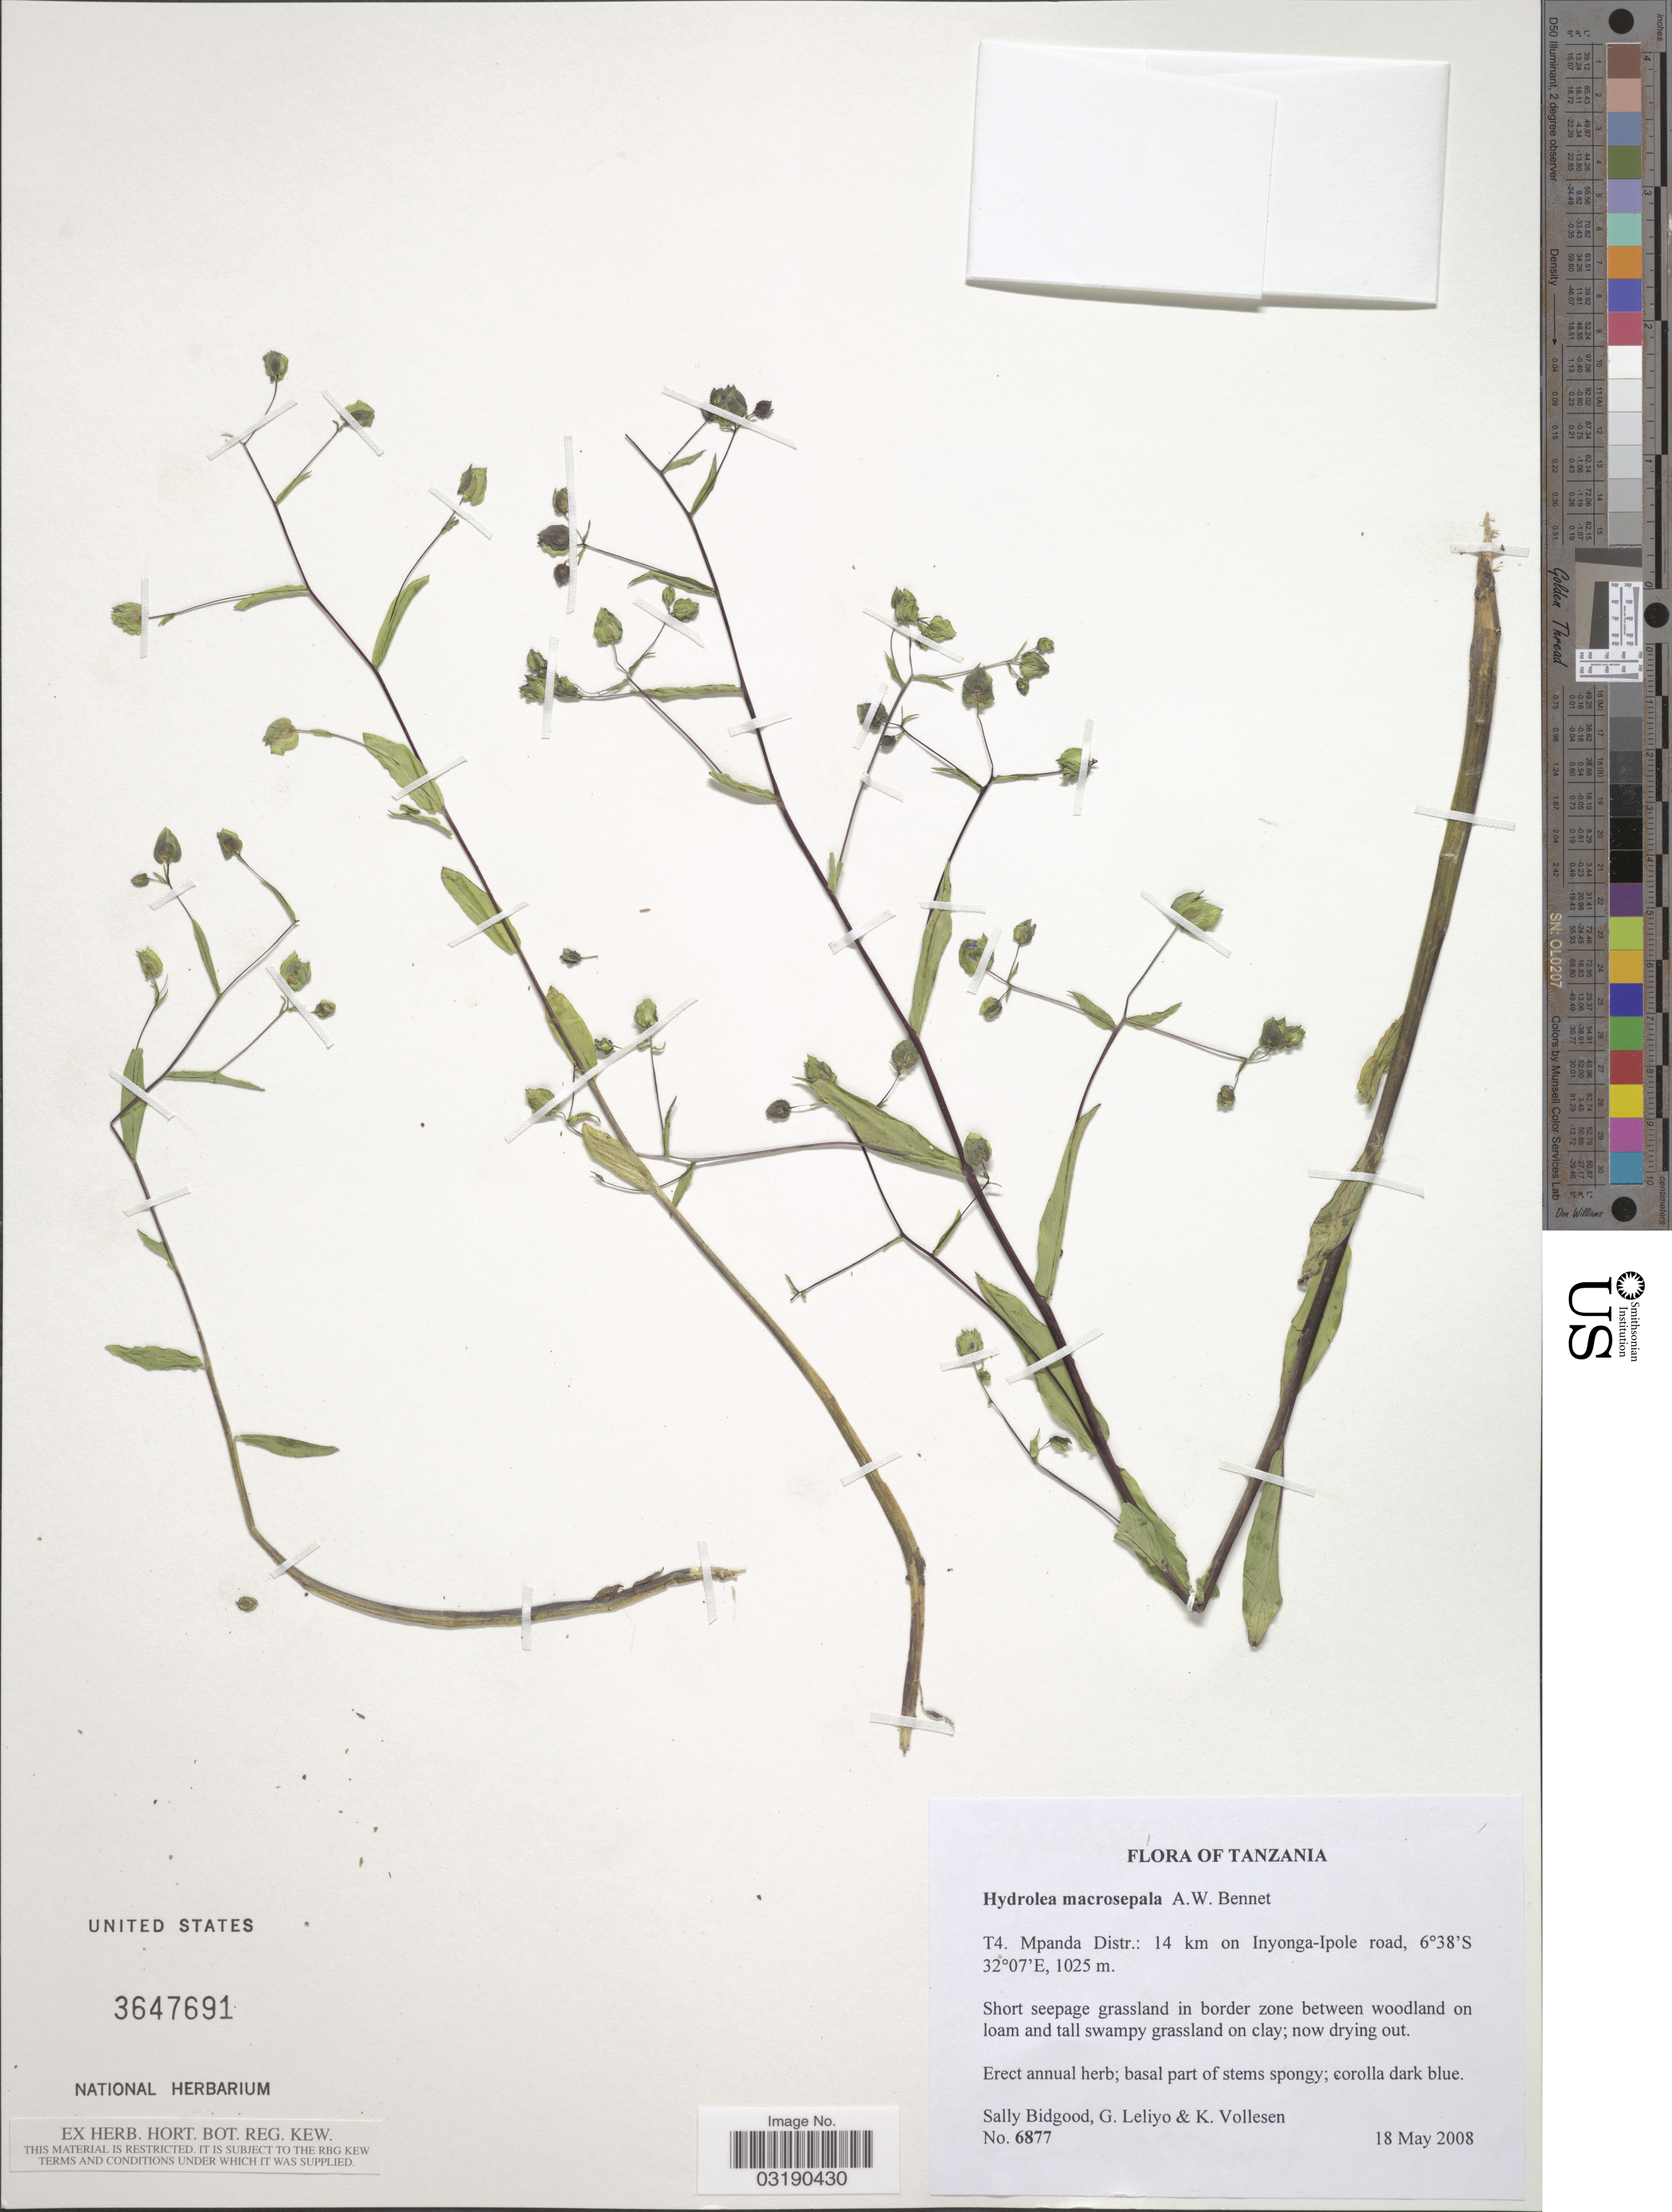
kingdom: Plantae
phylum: Tracheophyta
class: Magnoliopsida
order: Solanales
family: Hydroleaceae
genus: Hydrolea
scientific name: Hydrolea macrosepala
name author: A.W. Benn.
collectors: S. Bidgood, G. Leliyo & K. Vollesen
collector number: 6877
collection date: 2008-05-18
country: Tanzania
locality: T4. Mpanda Distr.: 14 km on Inyonga-Ipole road.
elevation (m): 1025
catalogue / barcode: US 3647691